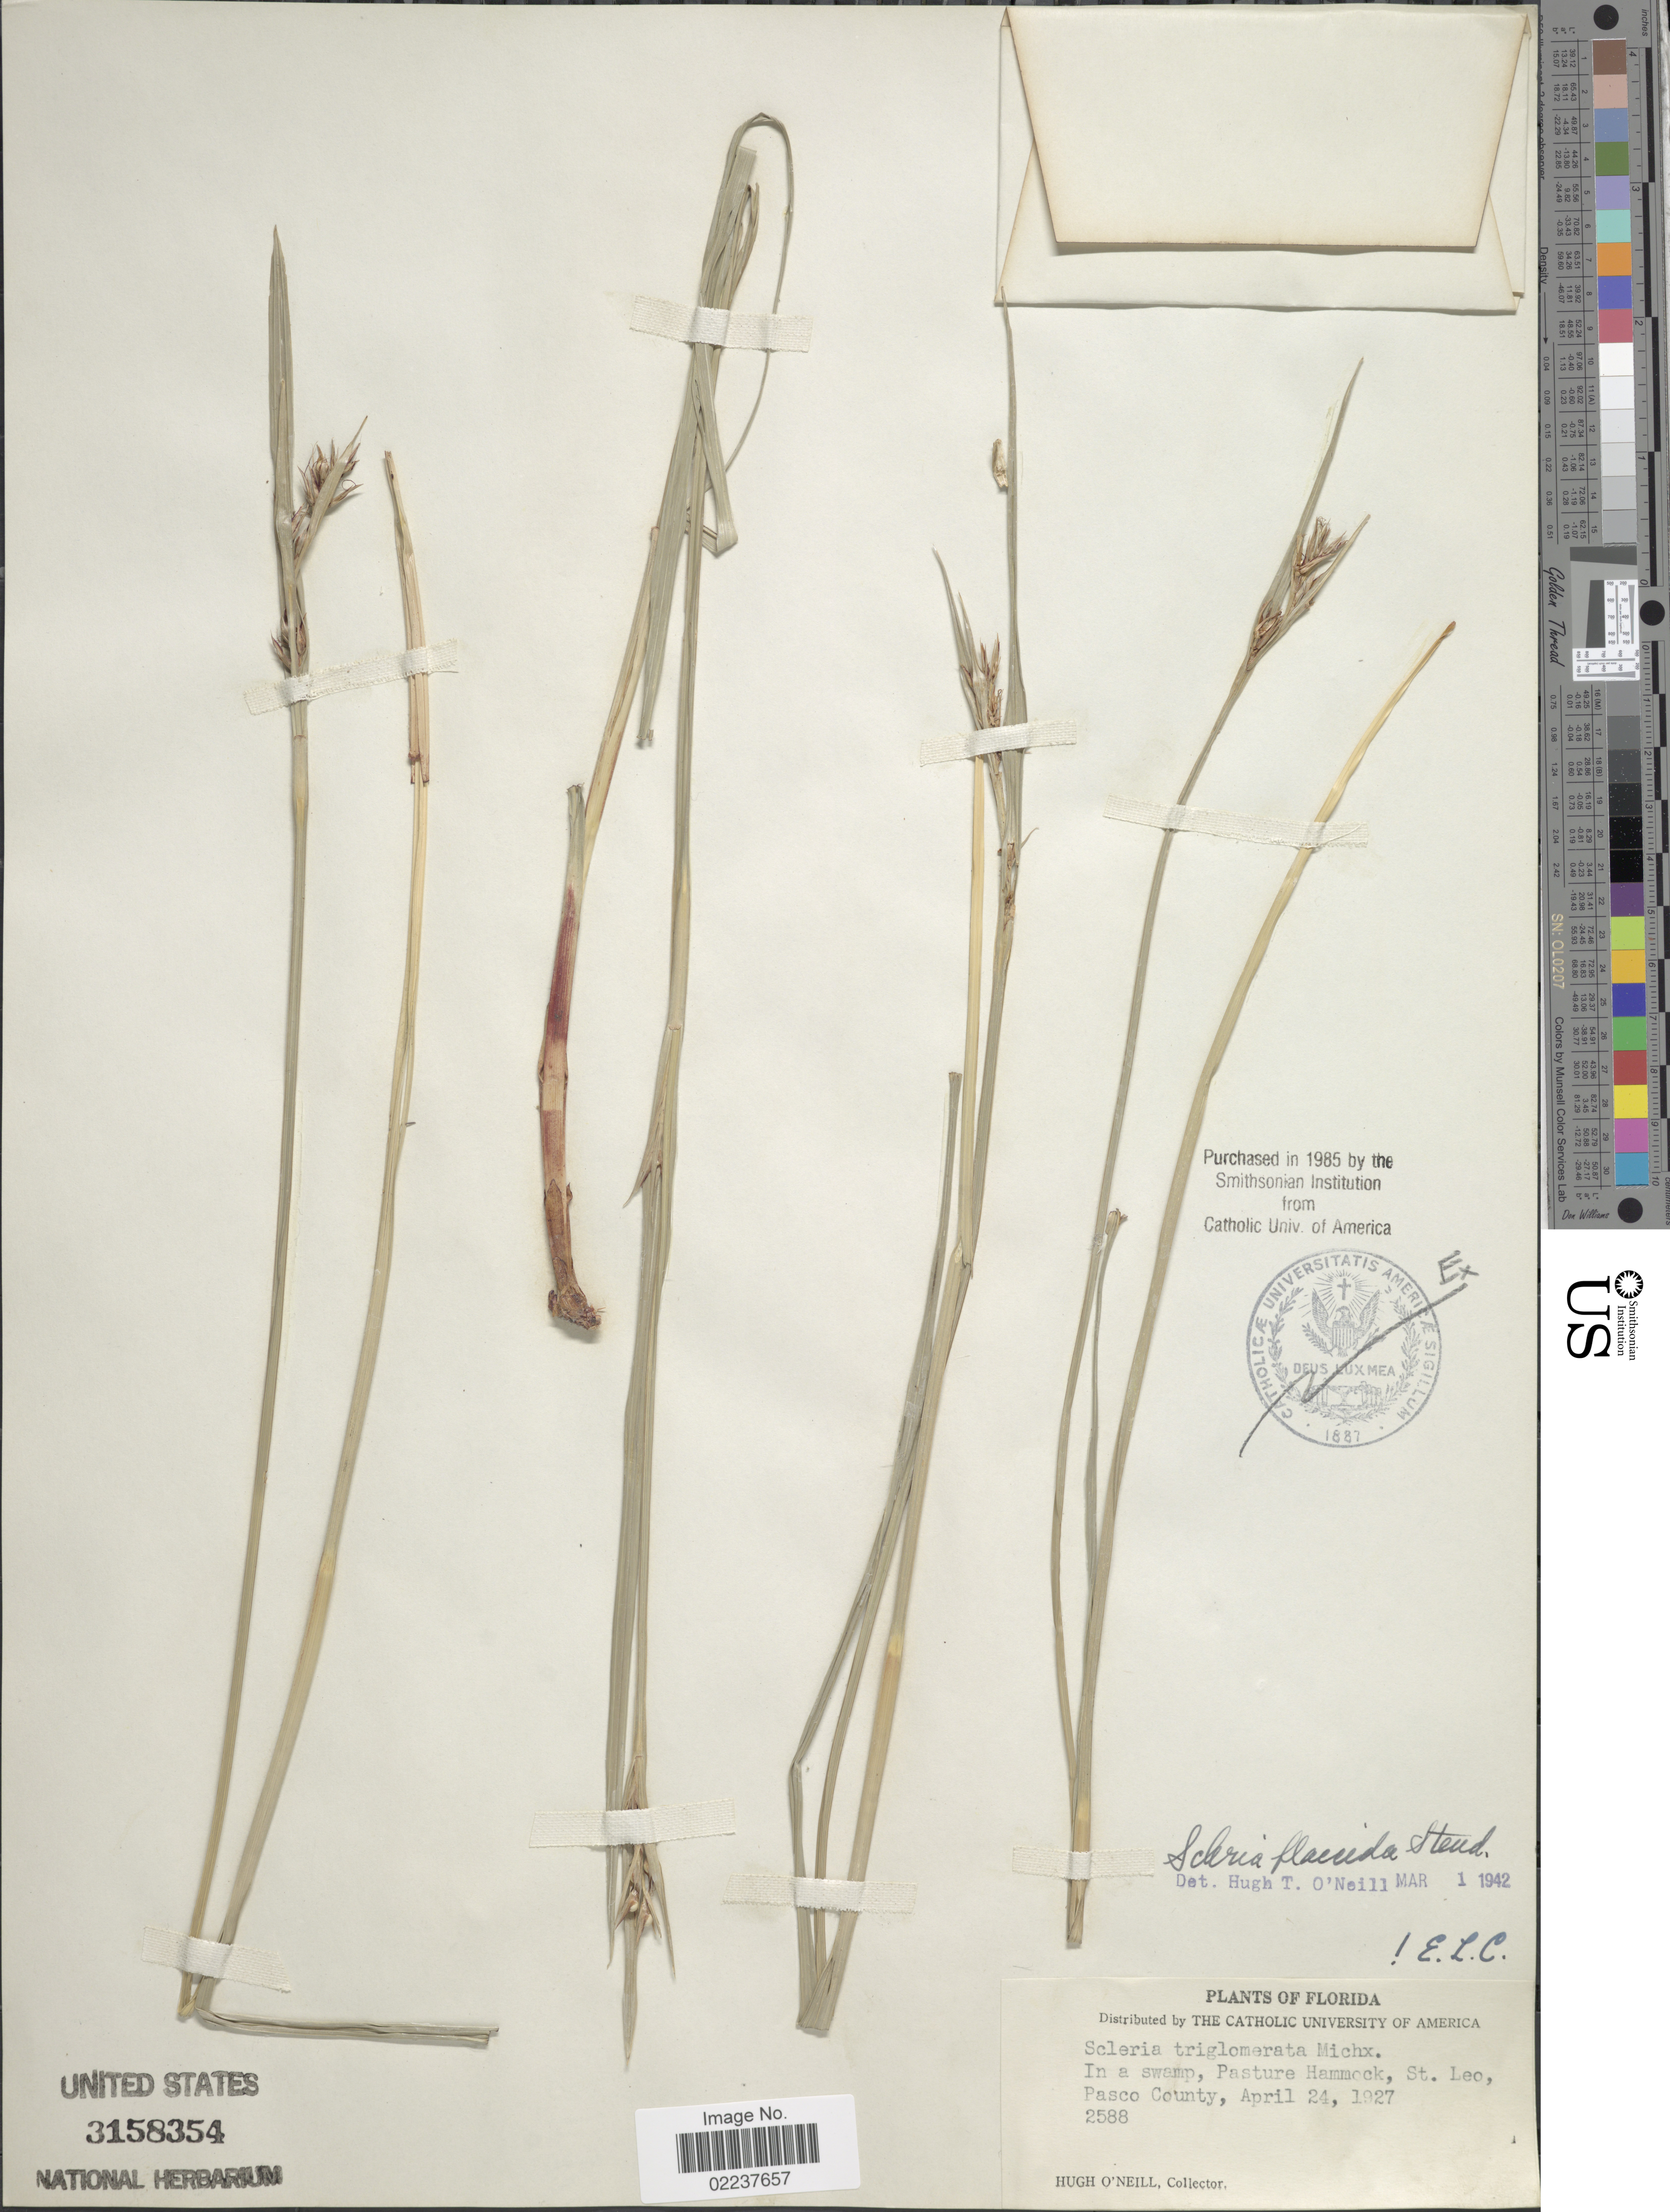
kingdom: Plantae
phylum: Tracheophyta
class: Liliopsida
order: Poales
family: Cyperaceae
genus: Scleria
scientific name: Scleria triglomerata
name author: Michx.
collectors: H. O'Neill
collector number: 2588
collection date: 1927-04-24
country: United States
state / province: Florida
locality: In a swamp, Pasture Hammock, St. Leo, Pasco County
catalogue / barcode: US 3158354